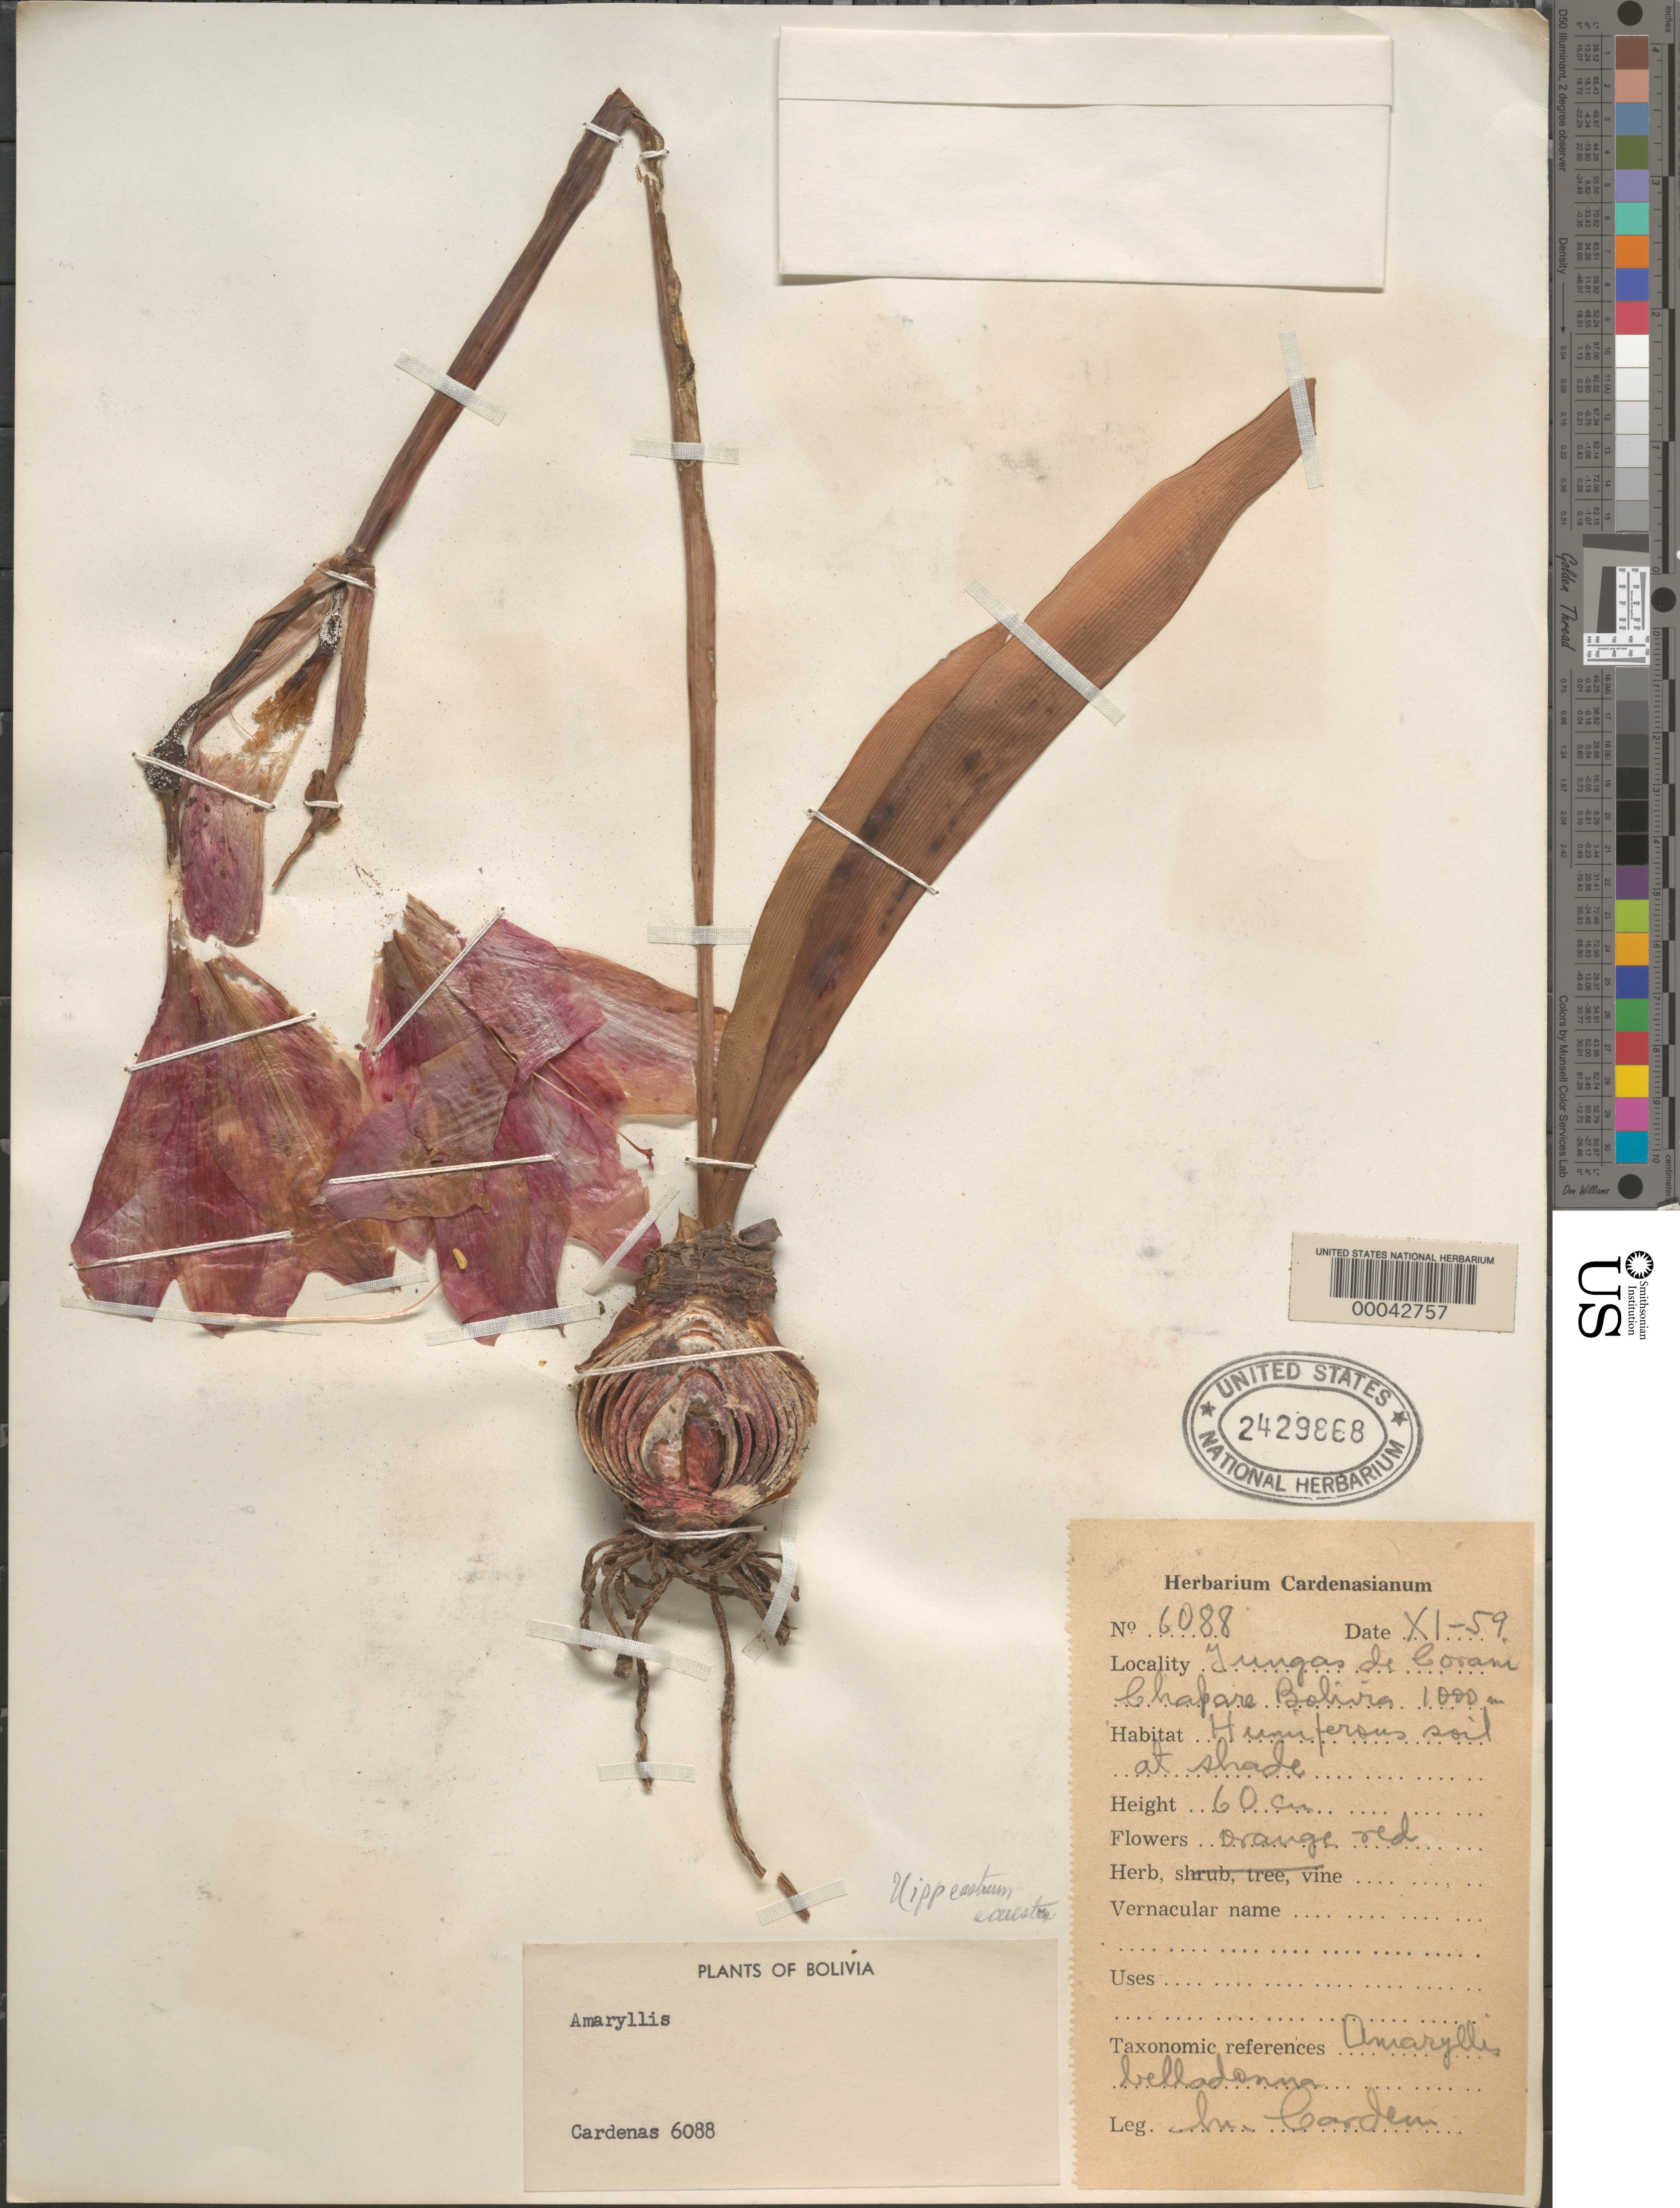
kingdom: Plantae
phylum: Tracheophyta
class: Liliopsida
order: Asparagales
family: Amaryllidaceae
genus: Hippeastrum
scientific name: Hippeastrum sp.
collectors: M. Cárdenas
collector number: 6088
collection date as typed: Sep 1959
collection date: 1959-09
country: Bolivia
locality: Tungas de Corani Chapare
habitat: Humiferous soil at shade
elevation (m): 1000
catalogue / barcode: US 2429868